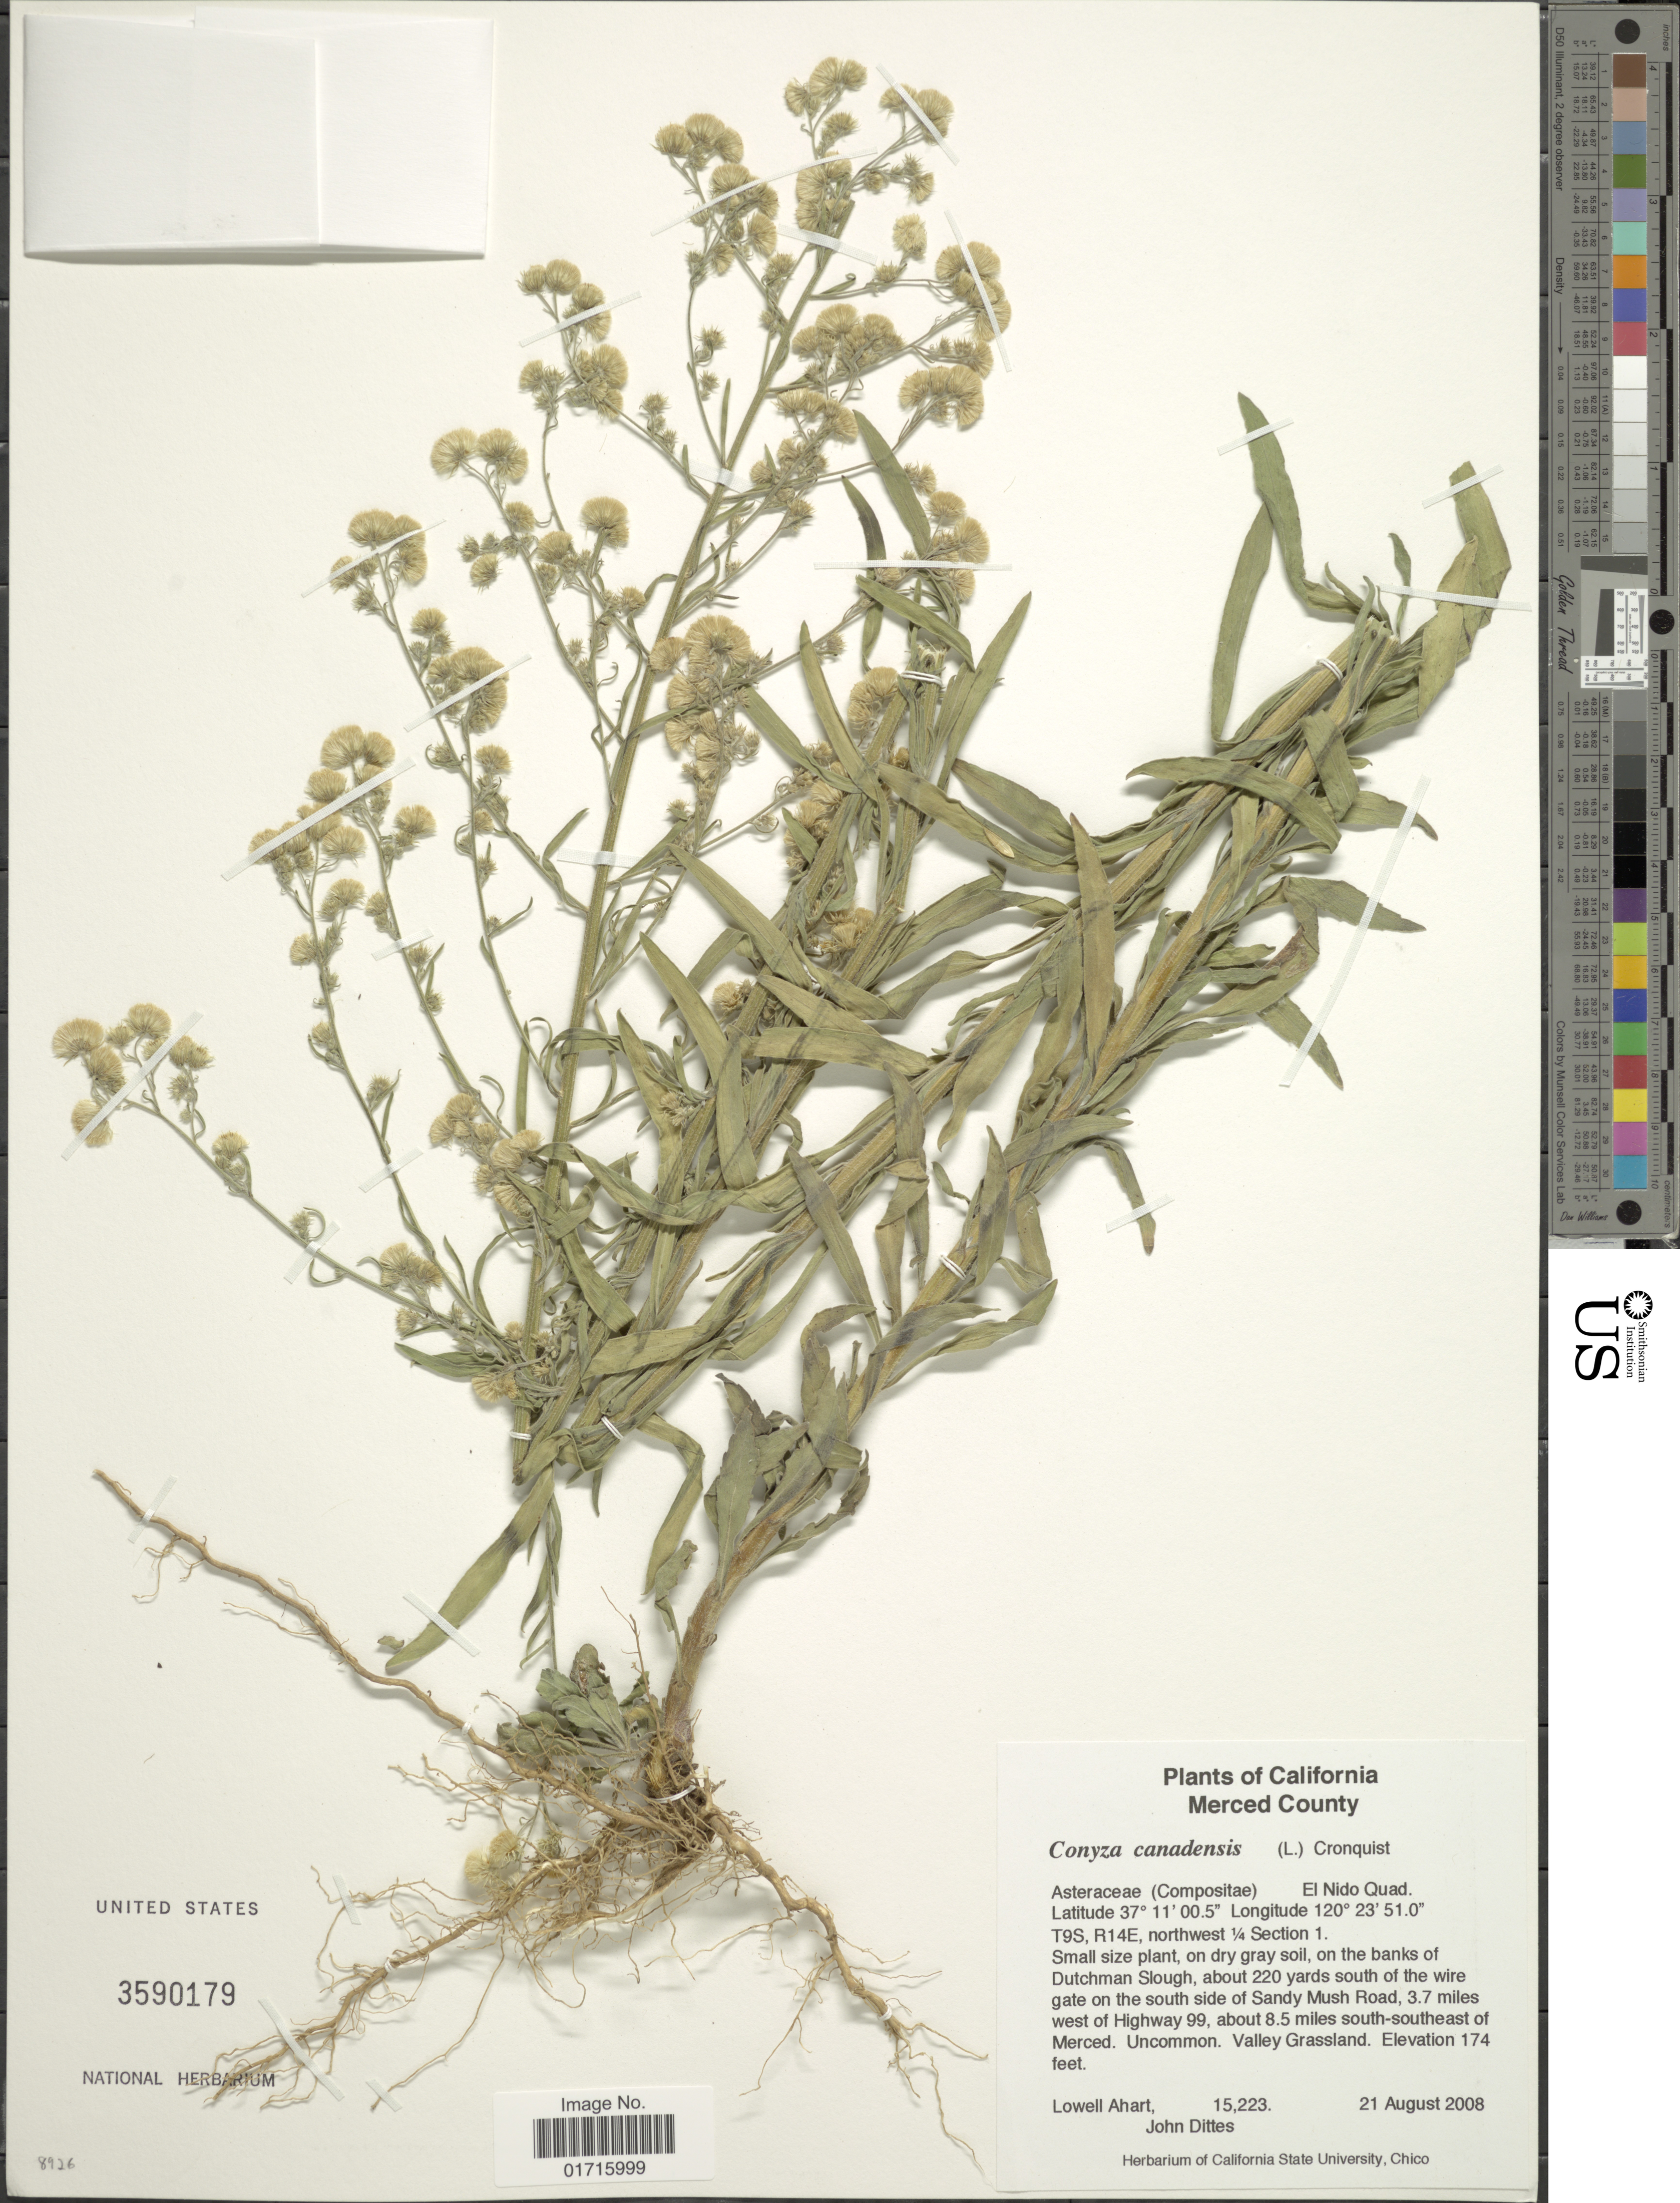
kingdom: Plantae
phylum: Tracheophyta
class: Magnoliopsida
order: Asterales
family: Asteraceae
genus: Conyza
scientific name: Conyza canadensis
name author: (L.) Cronq.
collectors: L. Ahart & J. Dittes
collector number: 15223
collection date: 2008-08-21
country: United States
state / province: California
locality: T9S, R14E, northwest ¼ Section 1. on the banks of Dutchman Slough, about 220 yards south of the wire gate on the south side of Sandy Mush Road, 3.7 miles west of Highway 99, about 8.5 miles south-southeast of Merced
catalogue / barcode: US 3590179